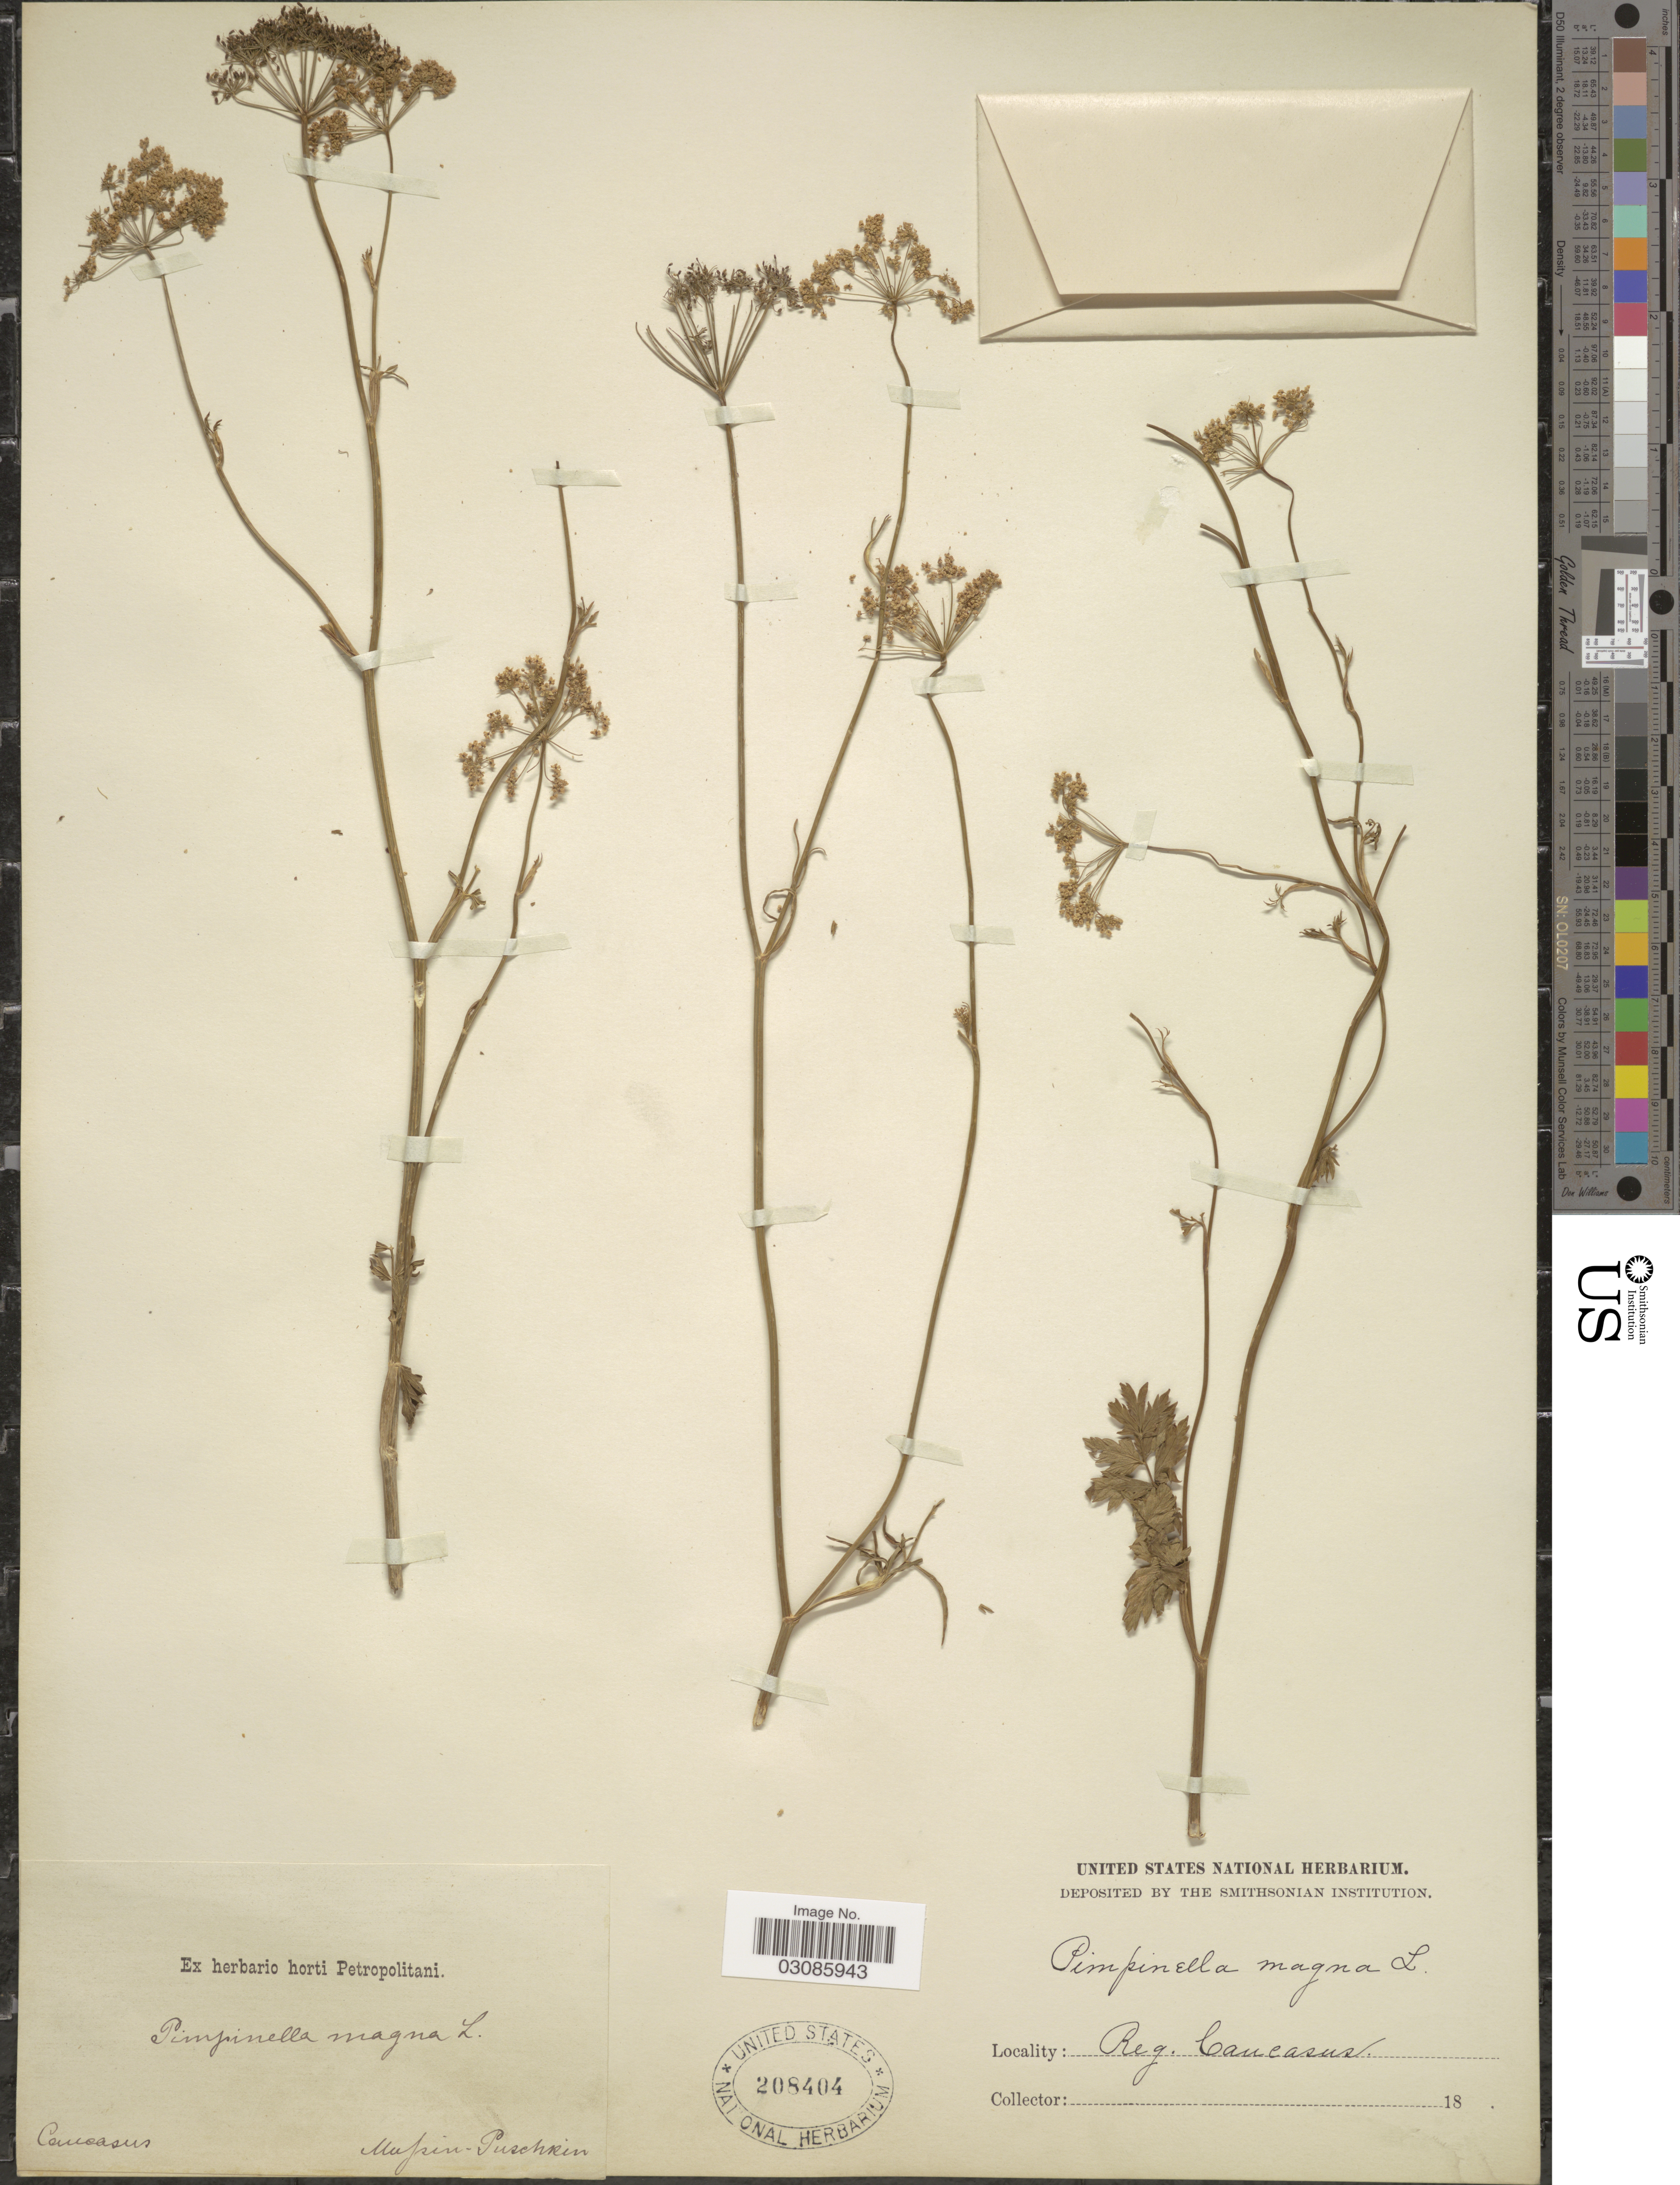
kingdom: Plantae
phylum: Tracheophyta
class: Magnoliopsida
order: Apiales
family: Apiaceae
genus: Pimpinella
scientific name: Pimpinella magna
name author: L.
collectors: Mussin-Puschkin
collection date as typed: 18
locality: Reg. Caucasus.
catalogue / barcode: US 208404